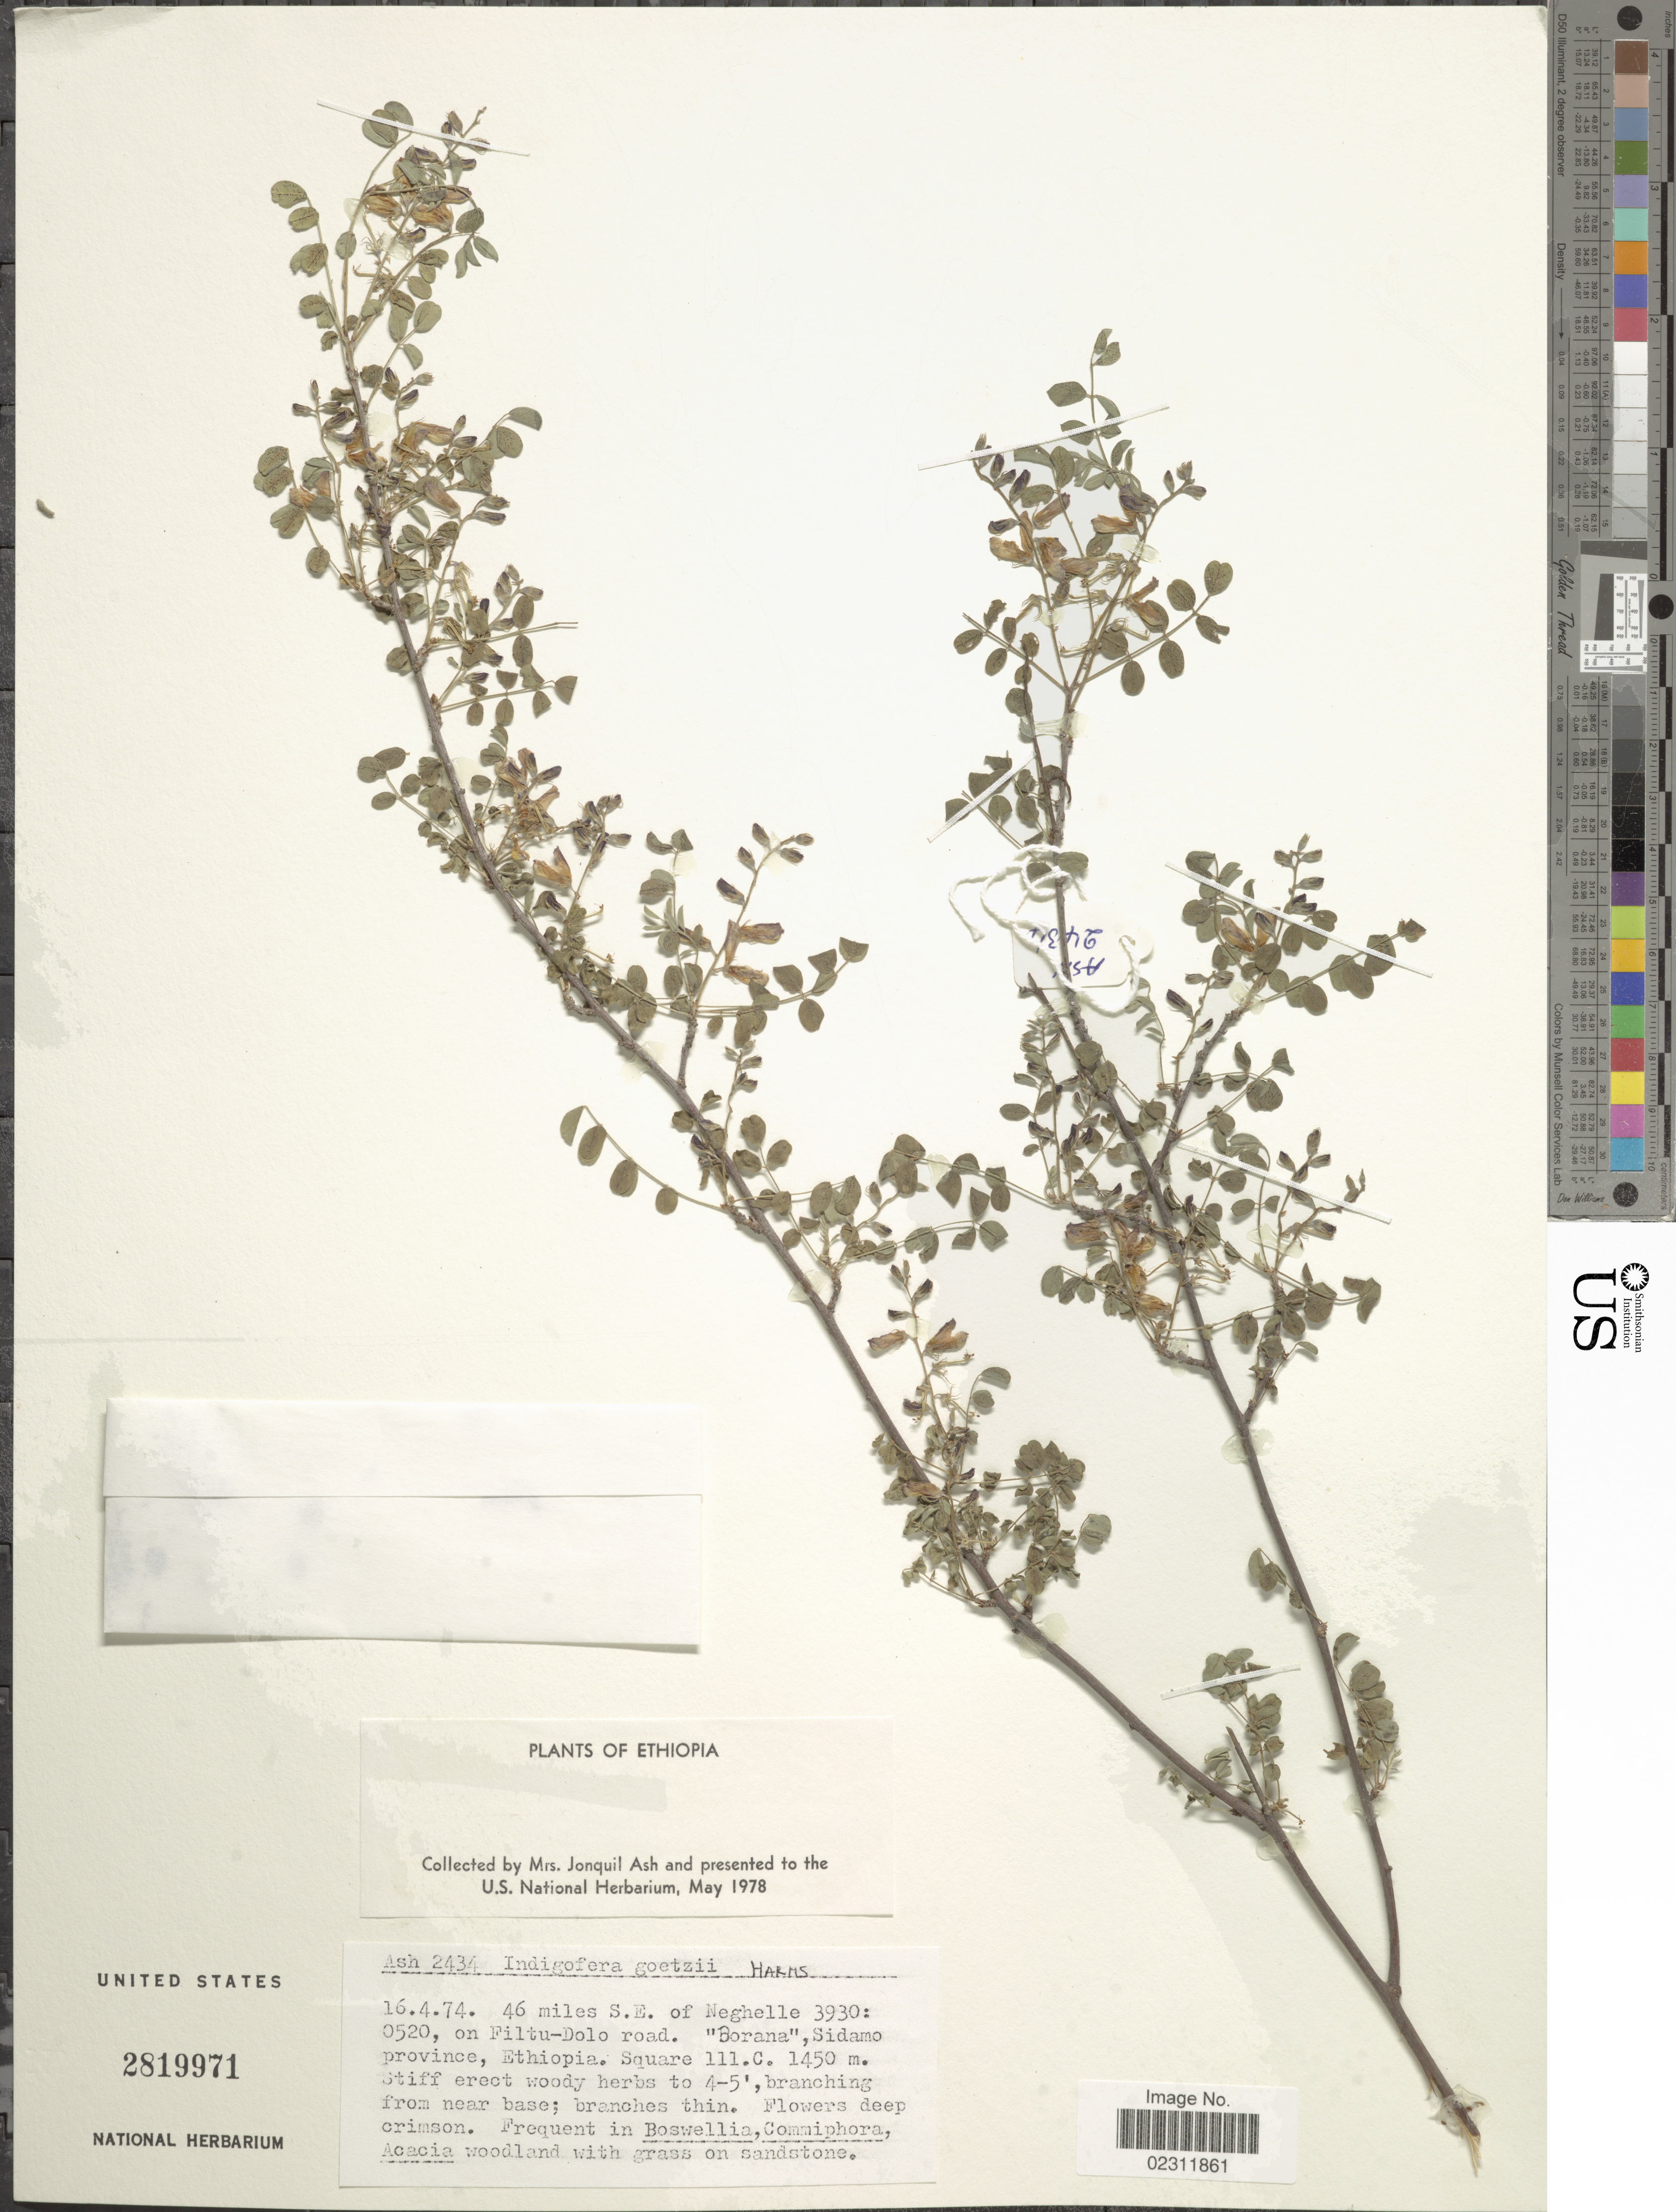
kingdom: Plantae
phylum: Tracheophyta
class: Magnoliopsida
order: Fabales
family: Fabaceae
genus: Indigofera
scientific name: Indigofera goetzei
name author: Harms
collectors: J. Ash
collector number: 2434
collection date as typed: Transcribed d/m/y: 16/4/74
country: Ethiopia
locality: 46 miles S.E. of Neghelle, Filtu-Dolo road, Borana, Sidamo Province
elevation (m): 1450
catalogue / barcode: US 2819971